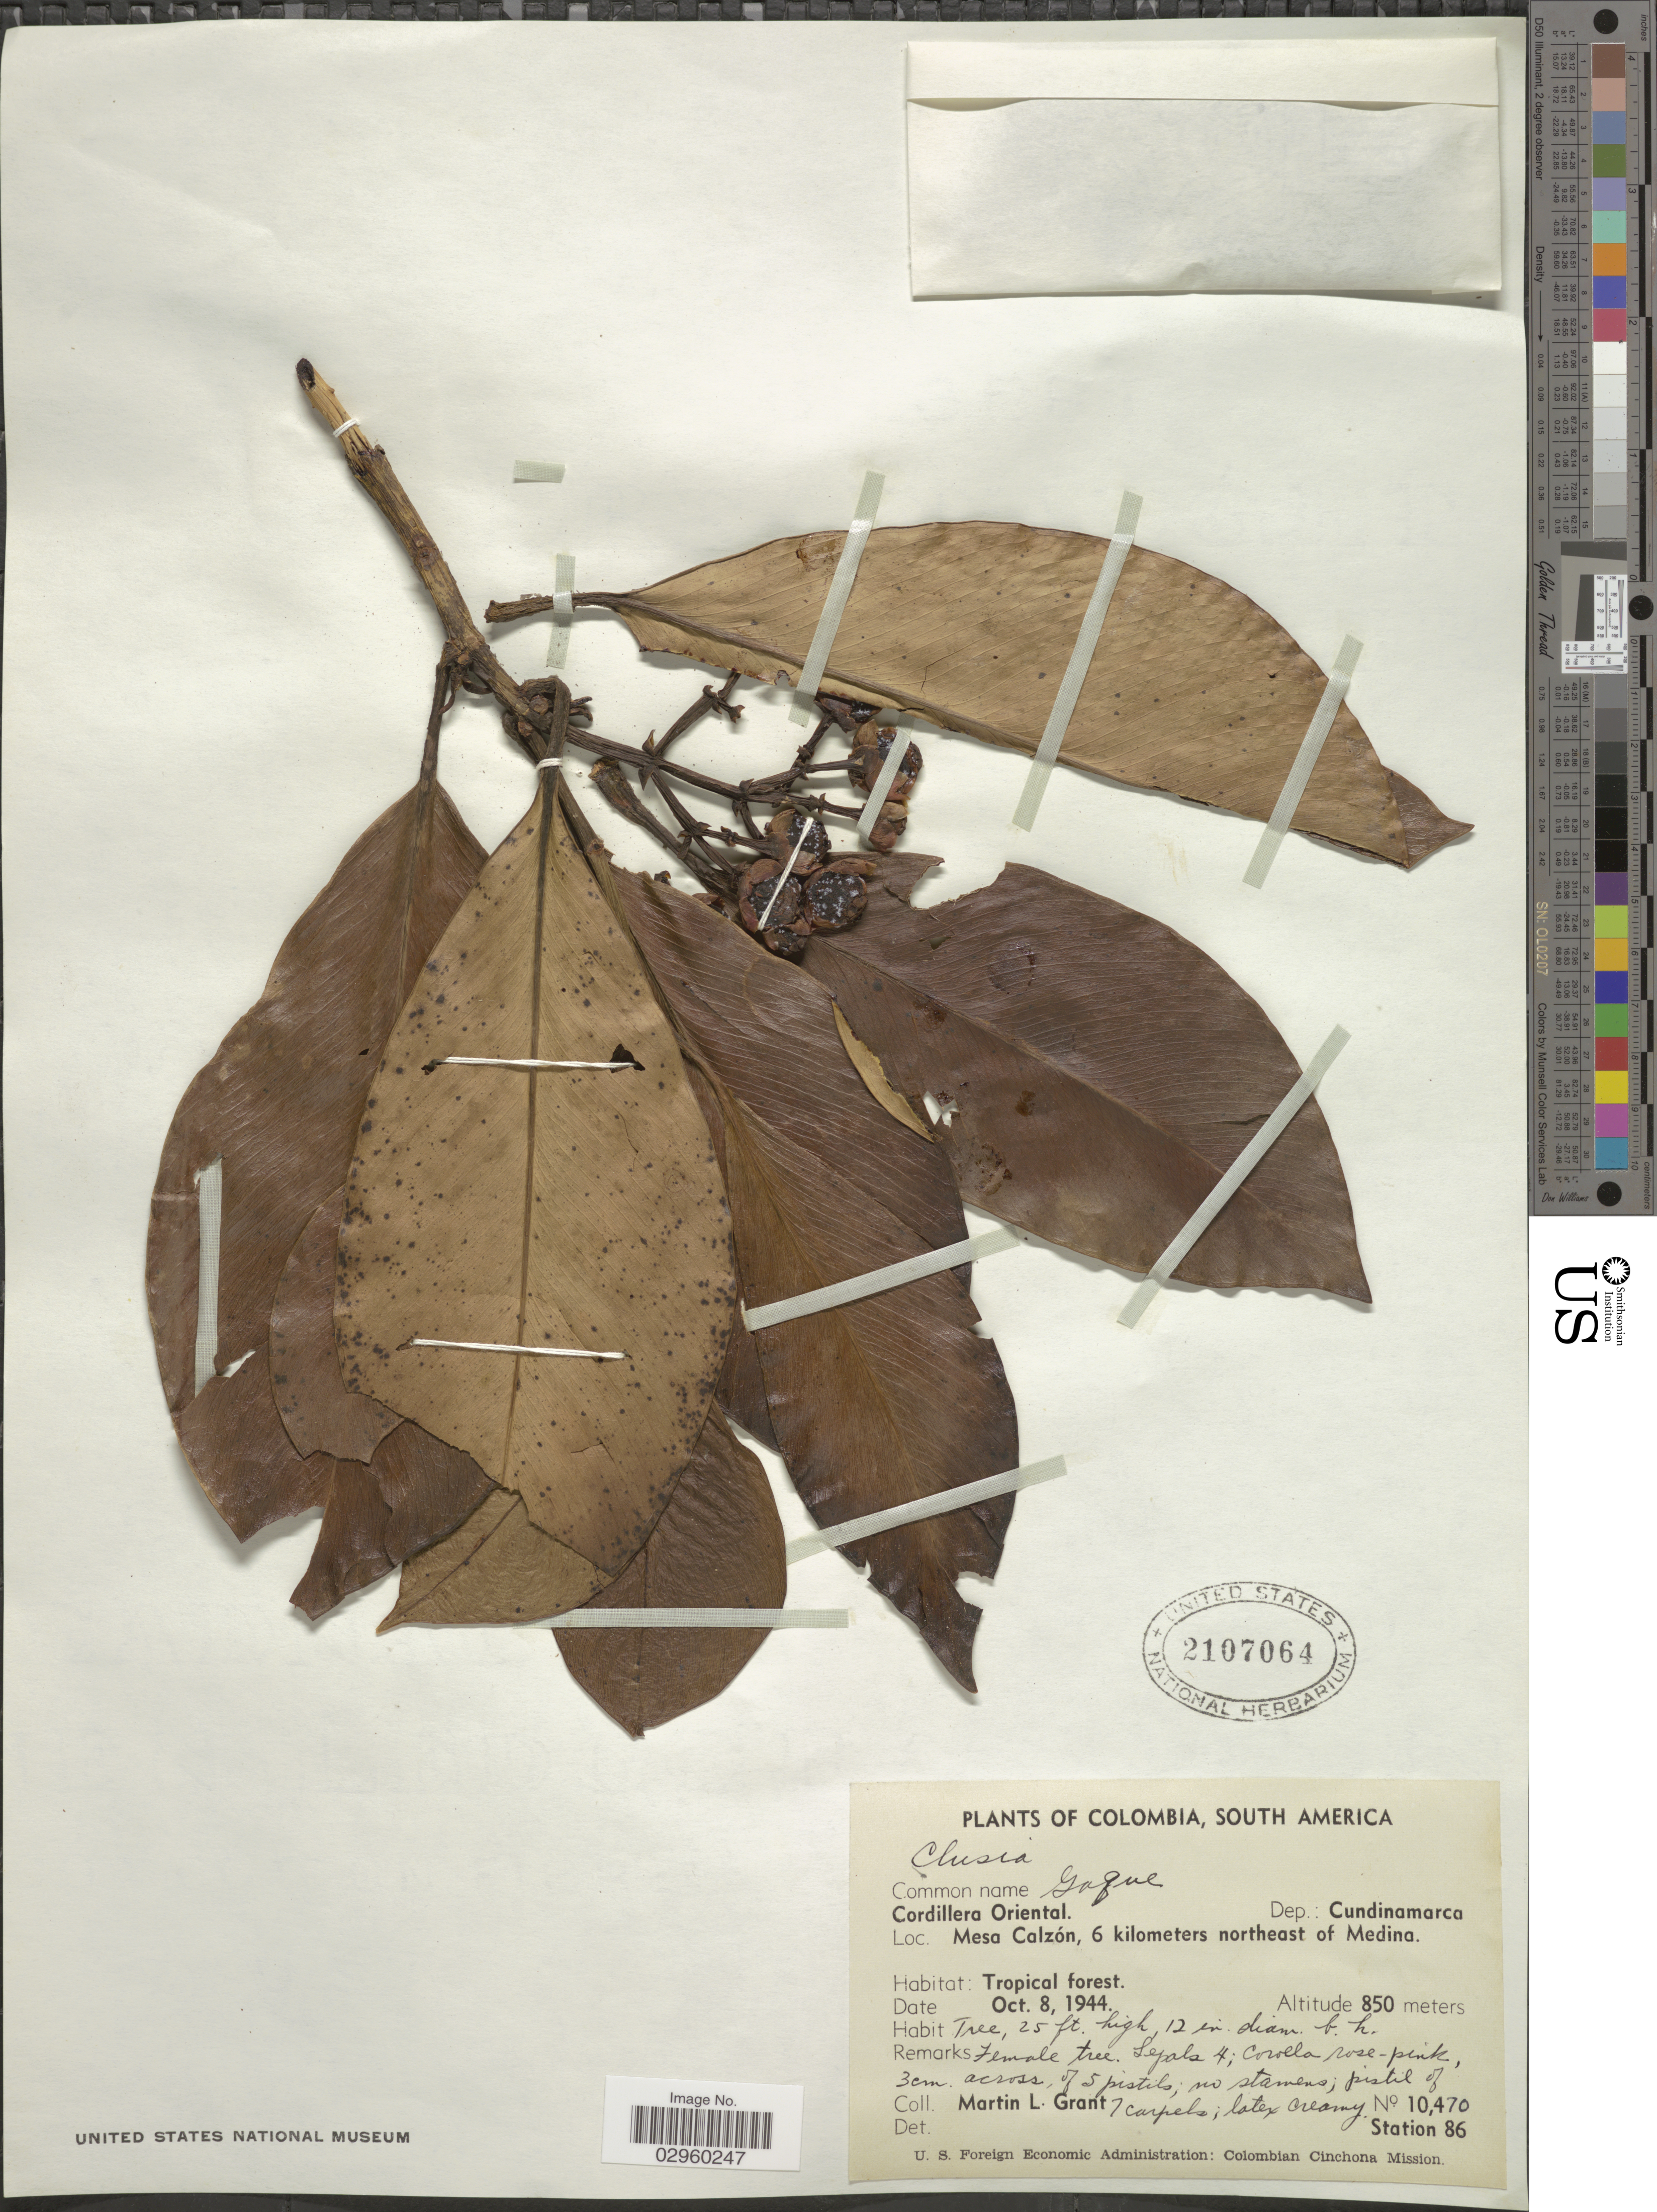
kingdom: Plantae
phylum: Tracheophyta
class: Magnoliopsida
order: Malpighiales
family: Clusiaceae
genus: Clusia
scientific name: Clusia sp.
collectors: M. L. Grant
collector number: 10470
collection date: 1944-10-08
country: Colombia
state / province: Cundinamarca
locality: Cordillera Oriental, Dep.: Cundinamarca, Mesa Calzón, 6 kilometers northeast of Medina. Station 86.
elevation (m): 850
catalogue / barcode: US 2107064